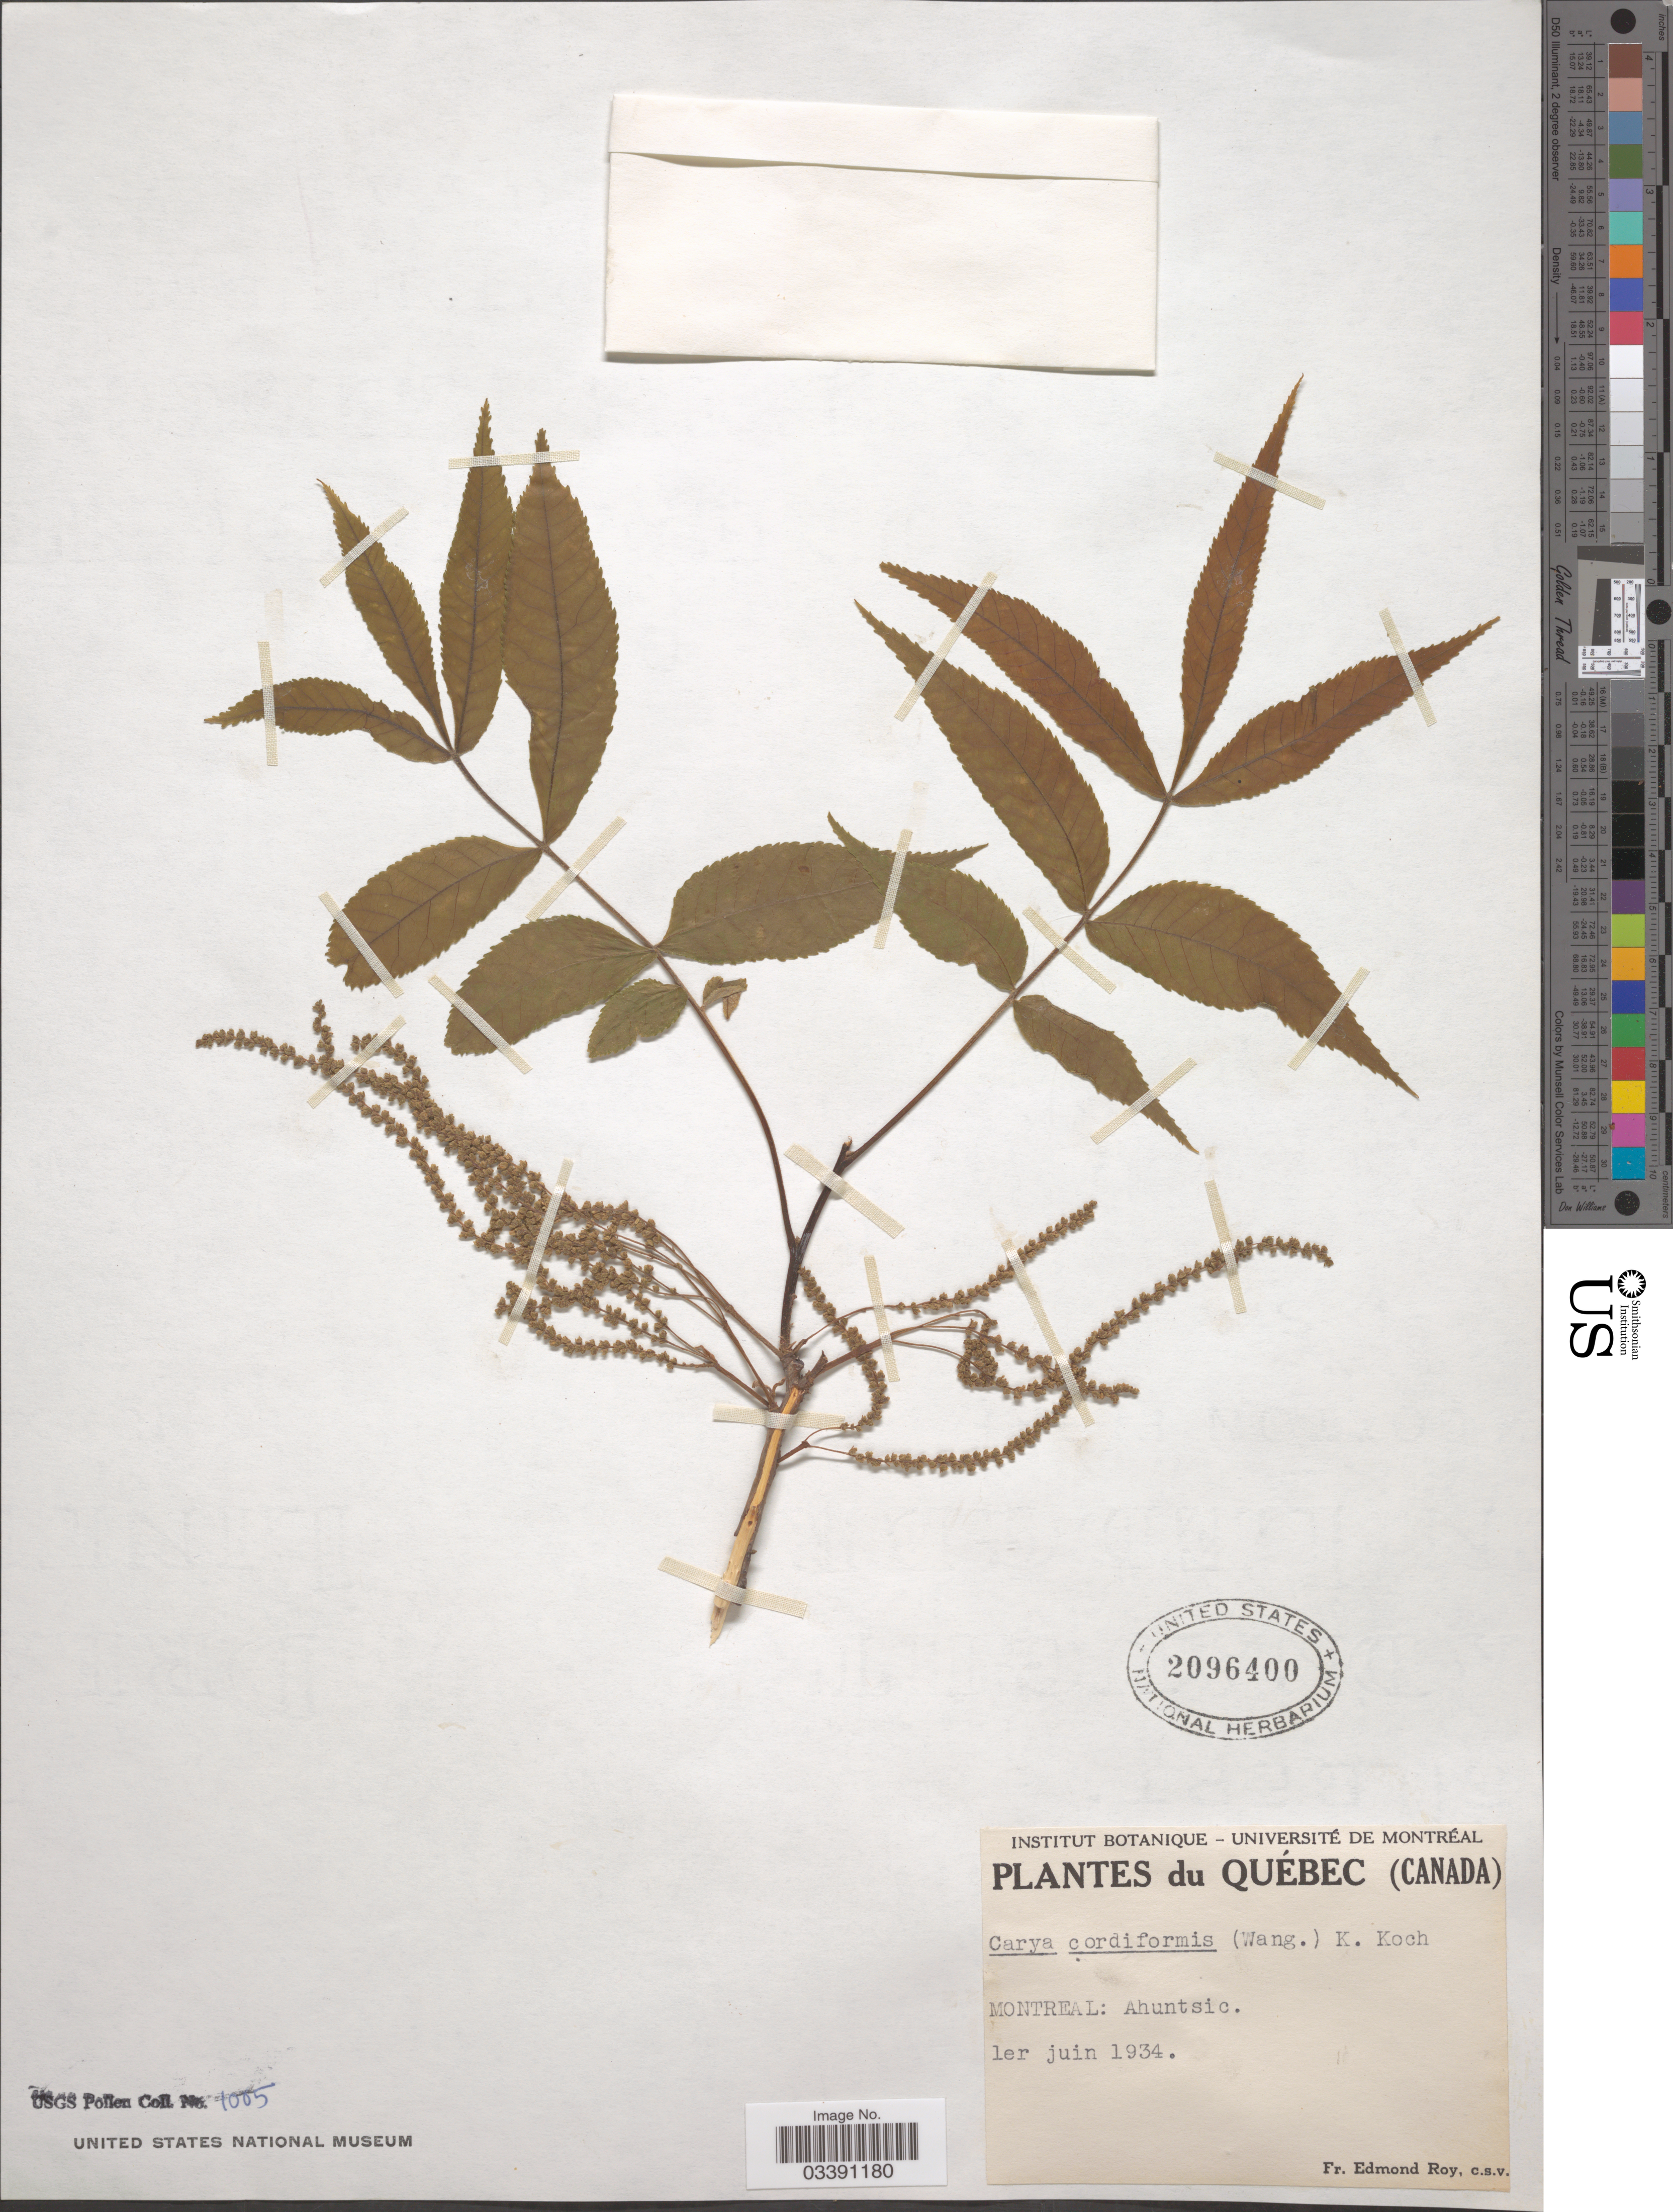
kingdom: Plantae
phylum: Tracheophyta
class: Magnoliopsida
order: Fagales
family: Juglandaceae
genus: Carya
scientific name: Carya cordiformis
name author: (Wangenh.) K. Koch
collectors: E. Roy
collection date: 1934-06-01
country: Canada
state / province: Quebec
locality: Montreal: Ahuntsic.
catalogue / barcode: US 2096400